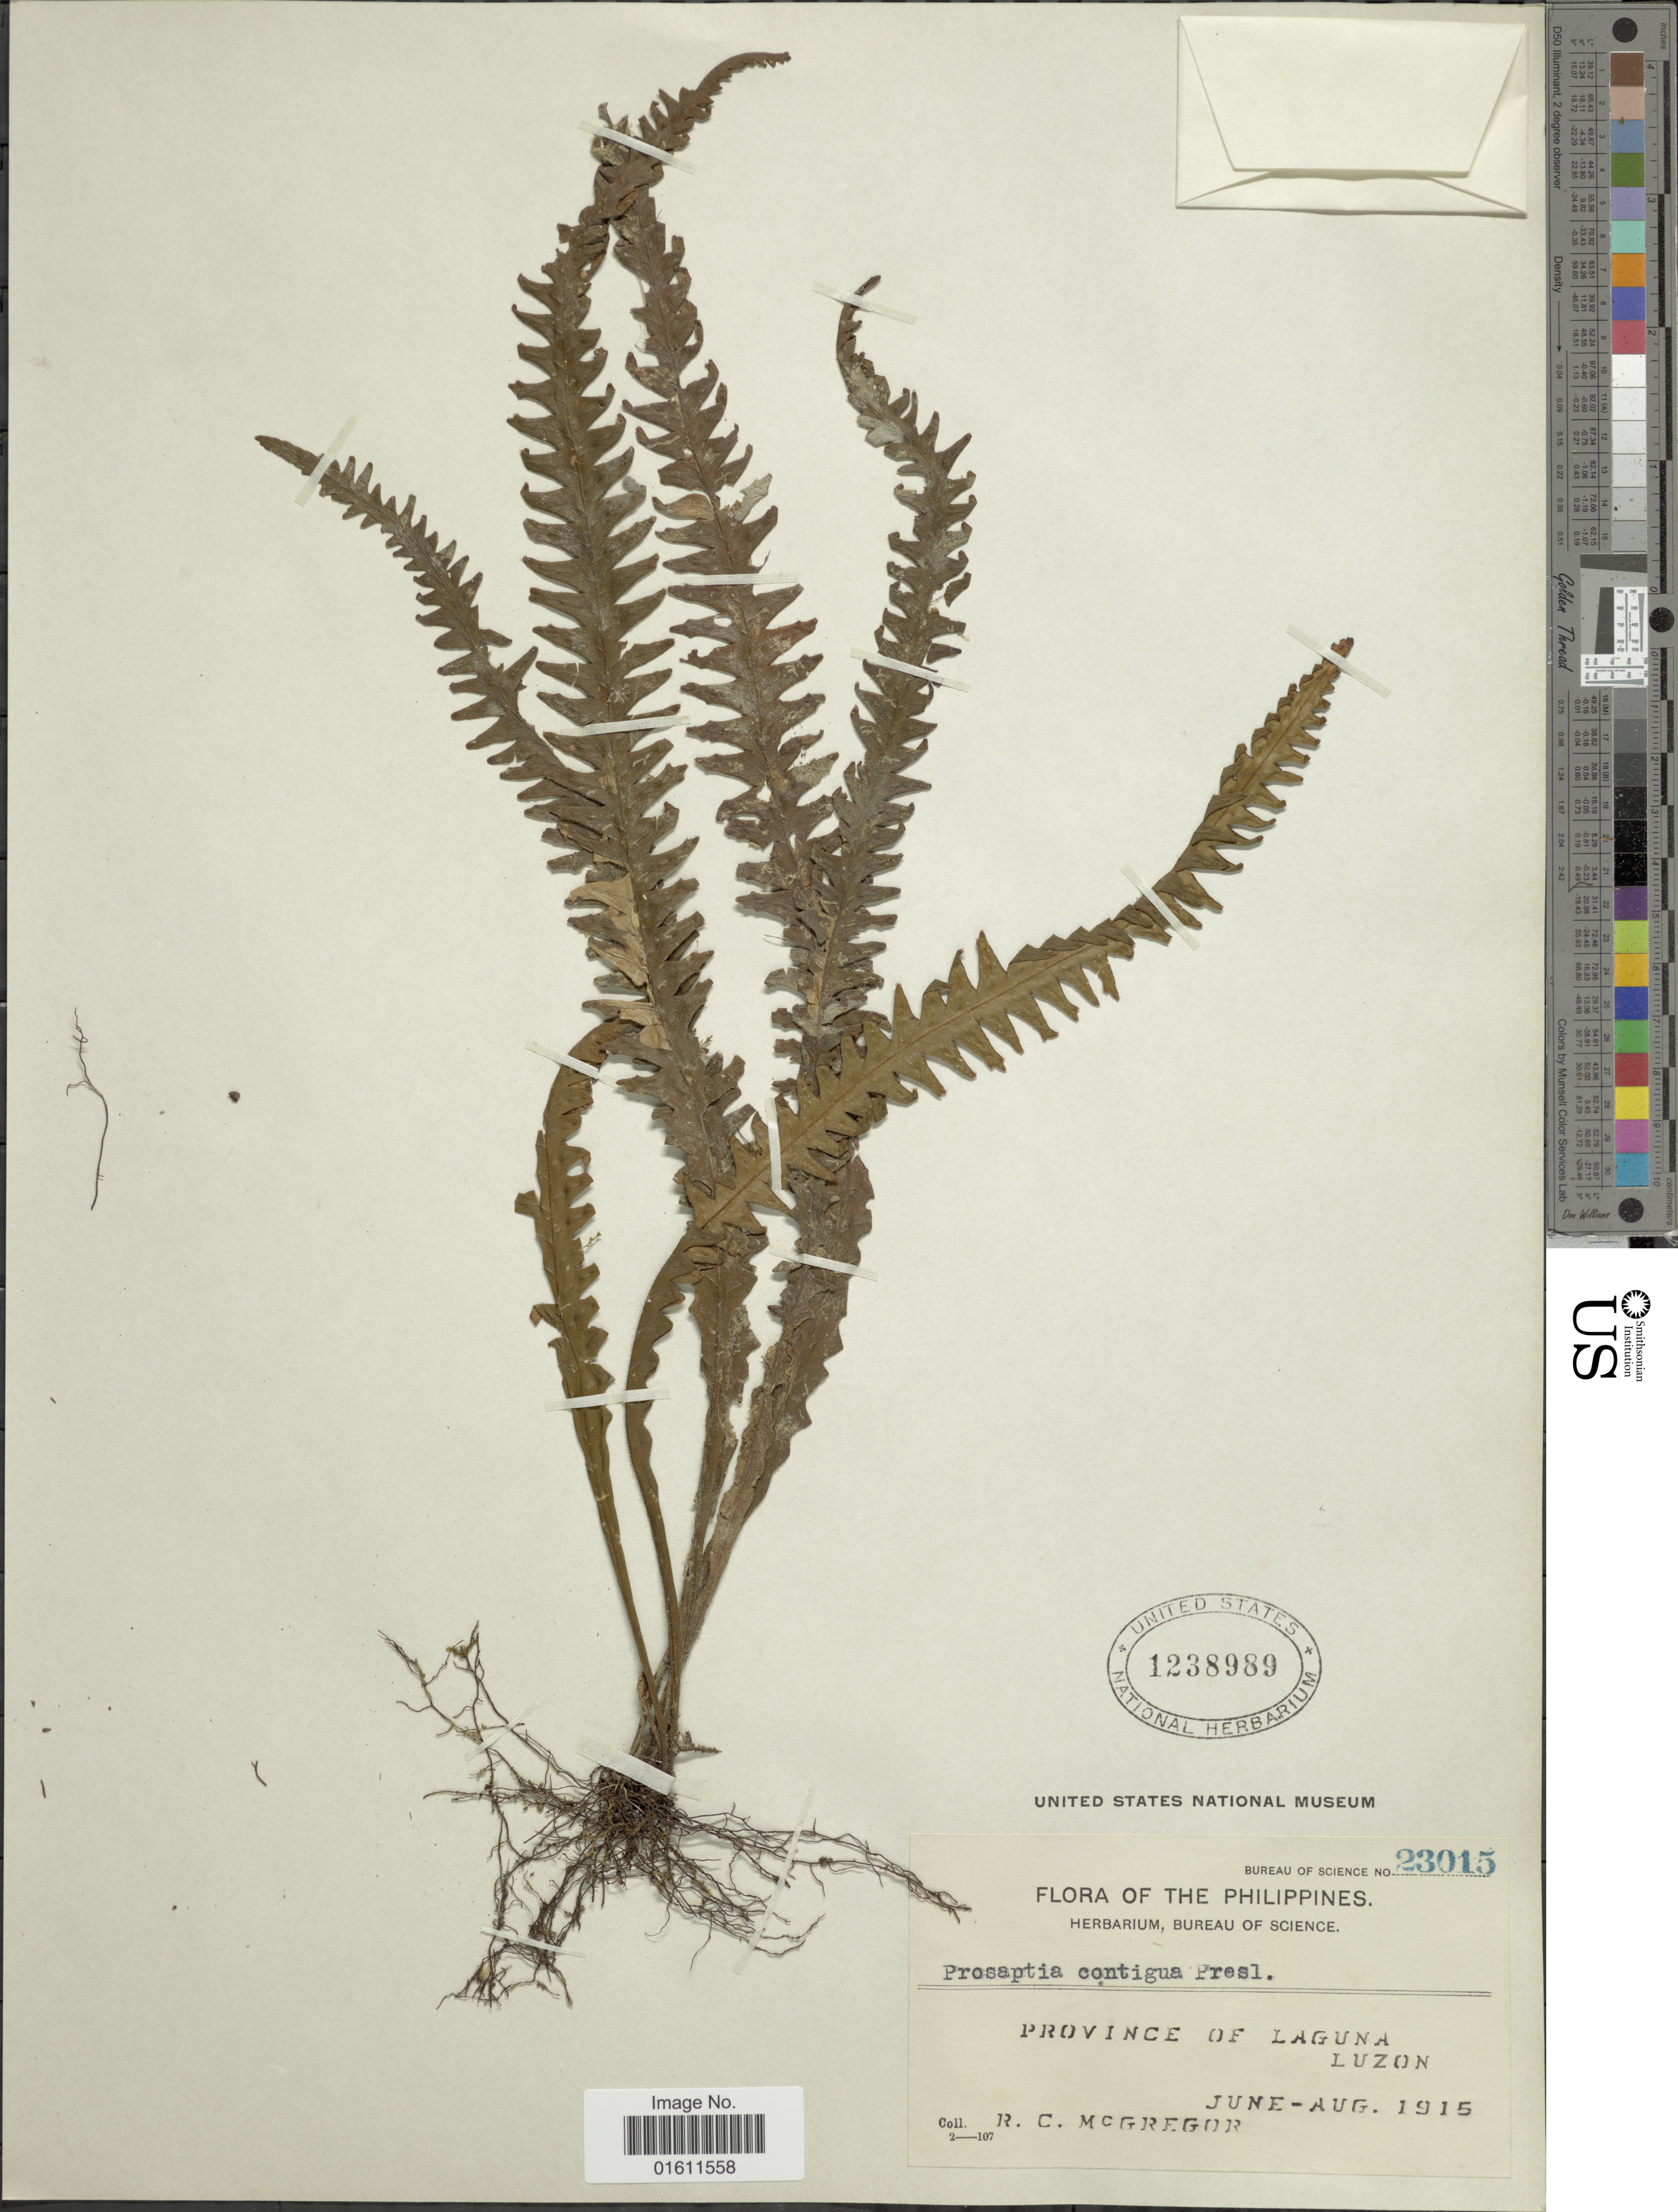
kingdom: Plantae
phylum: Tracheophyta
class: Polypodiopsida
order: Polypodiales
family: Polypodiaceae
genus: Prosaptia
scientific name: Prosaptia contigua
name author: (G. Forst.) Presl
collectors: R. C. McGregor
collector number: Bureau of Science 23015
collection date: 1915-06/1915-08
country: Philippines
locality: Province of Laguna, Luzon.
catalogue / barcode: US 1238989